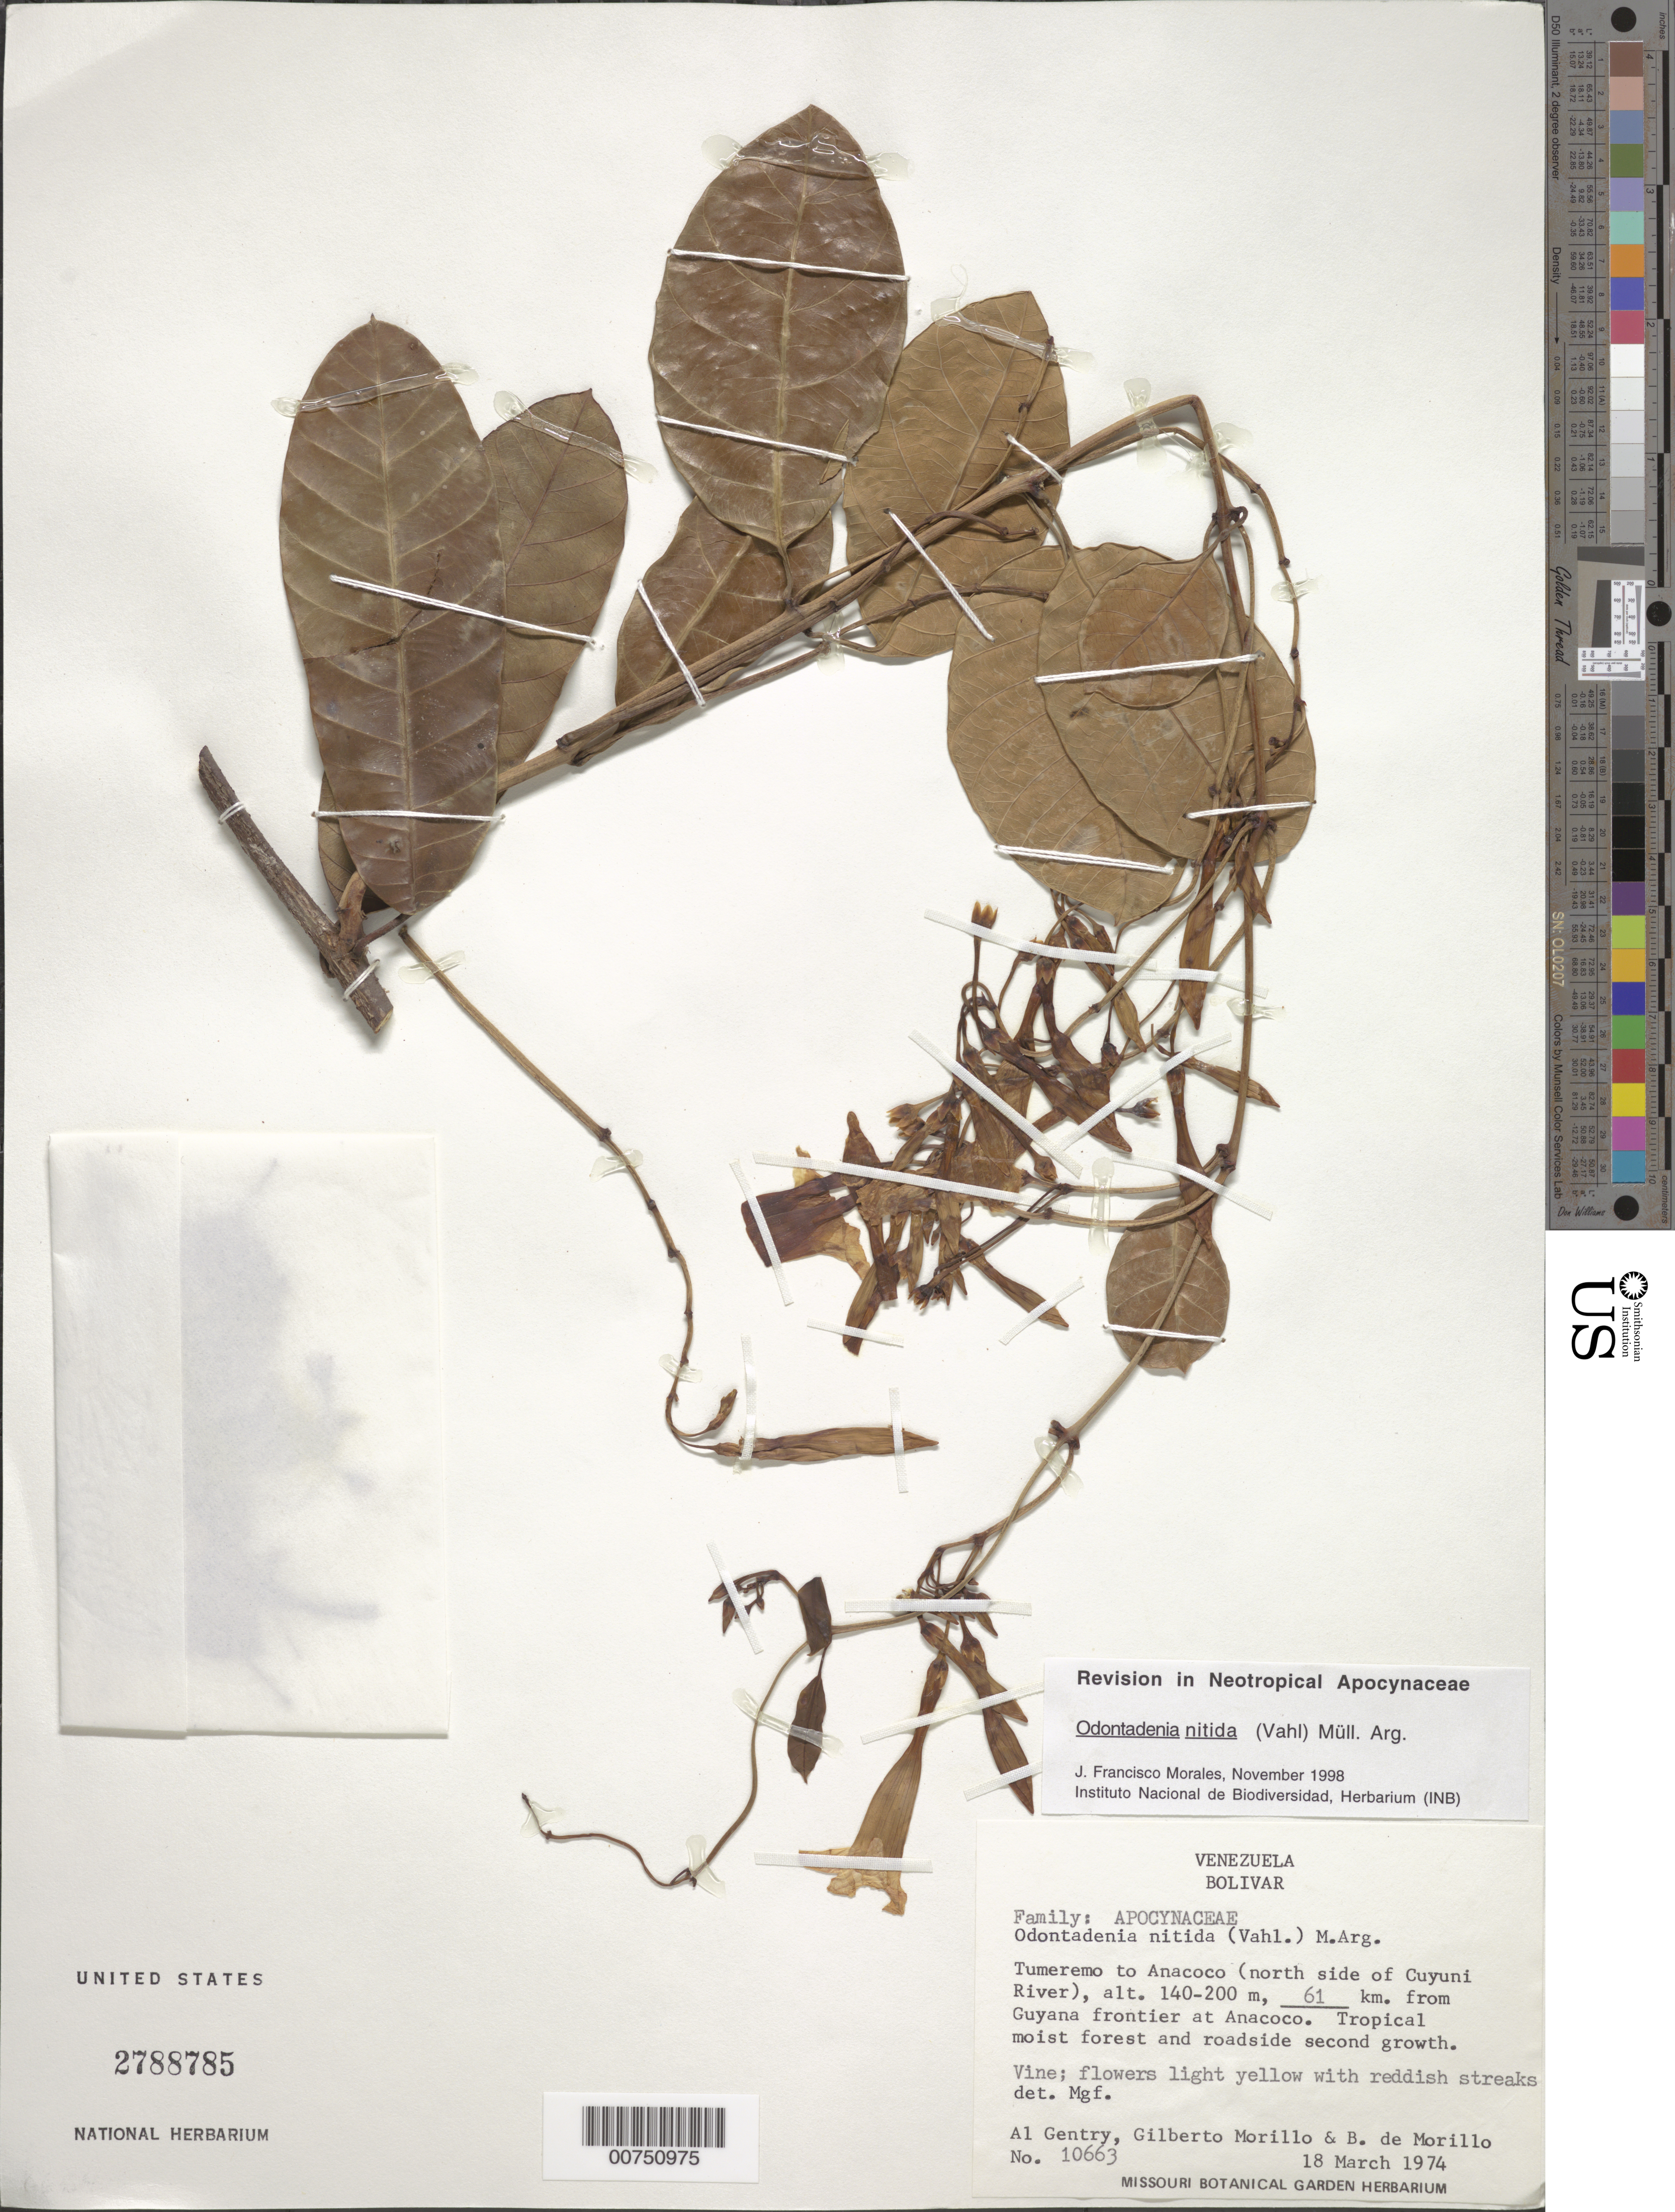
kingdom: Plantae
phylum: Tracheophyta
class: Magnoliopsida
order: Gentianales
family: Apocynaceae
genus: Odontadenia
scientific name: Odontadenia nitida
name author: (Vahl) Müll. Arg.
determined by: Morales, J. F.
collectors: A. H. Gentry, G. N. Morillo & B. Morillo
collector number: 10663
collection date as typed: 18-Mar-74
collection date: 1974-03-18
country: Venezuela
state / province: Bolívar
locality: Tumeremo to Anacoco, N side of Cuyuni R., 61 km from Guyana frontier at Anacoco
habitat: Tropical moist forest and roadside second growth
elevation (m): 140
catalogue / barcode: US 2788785